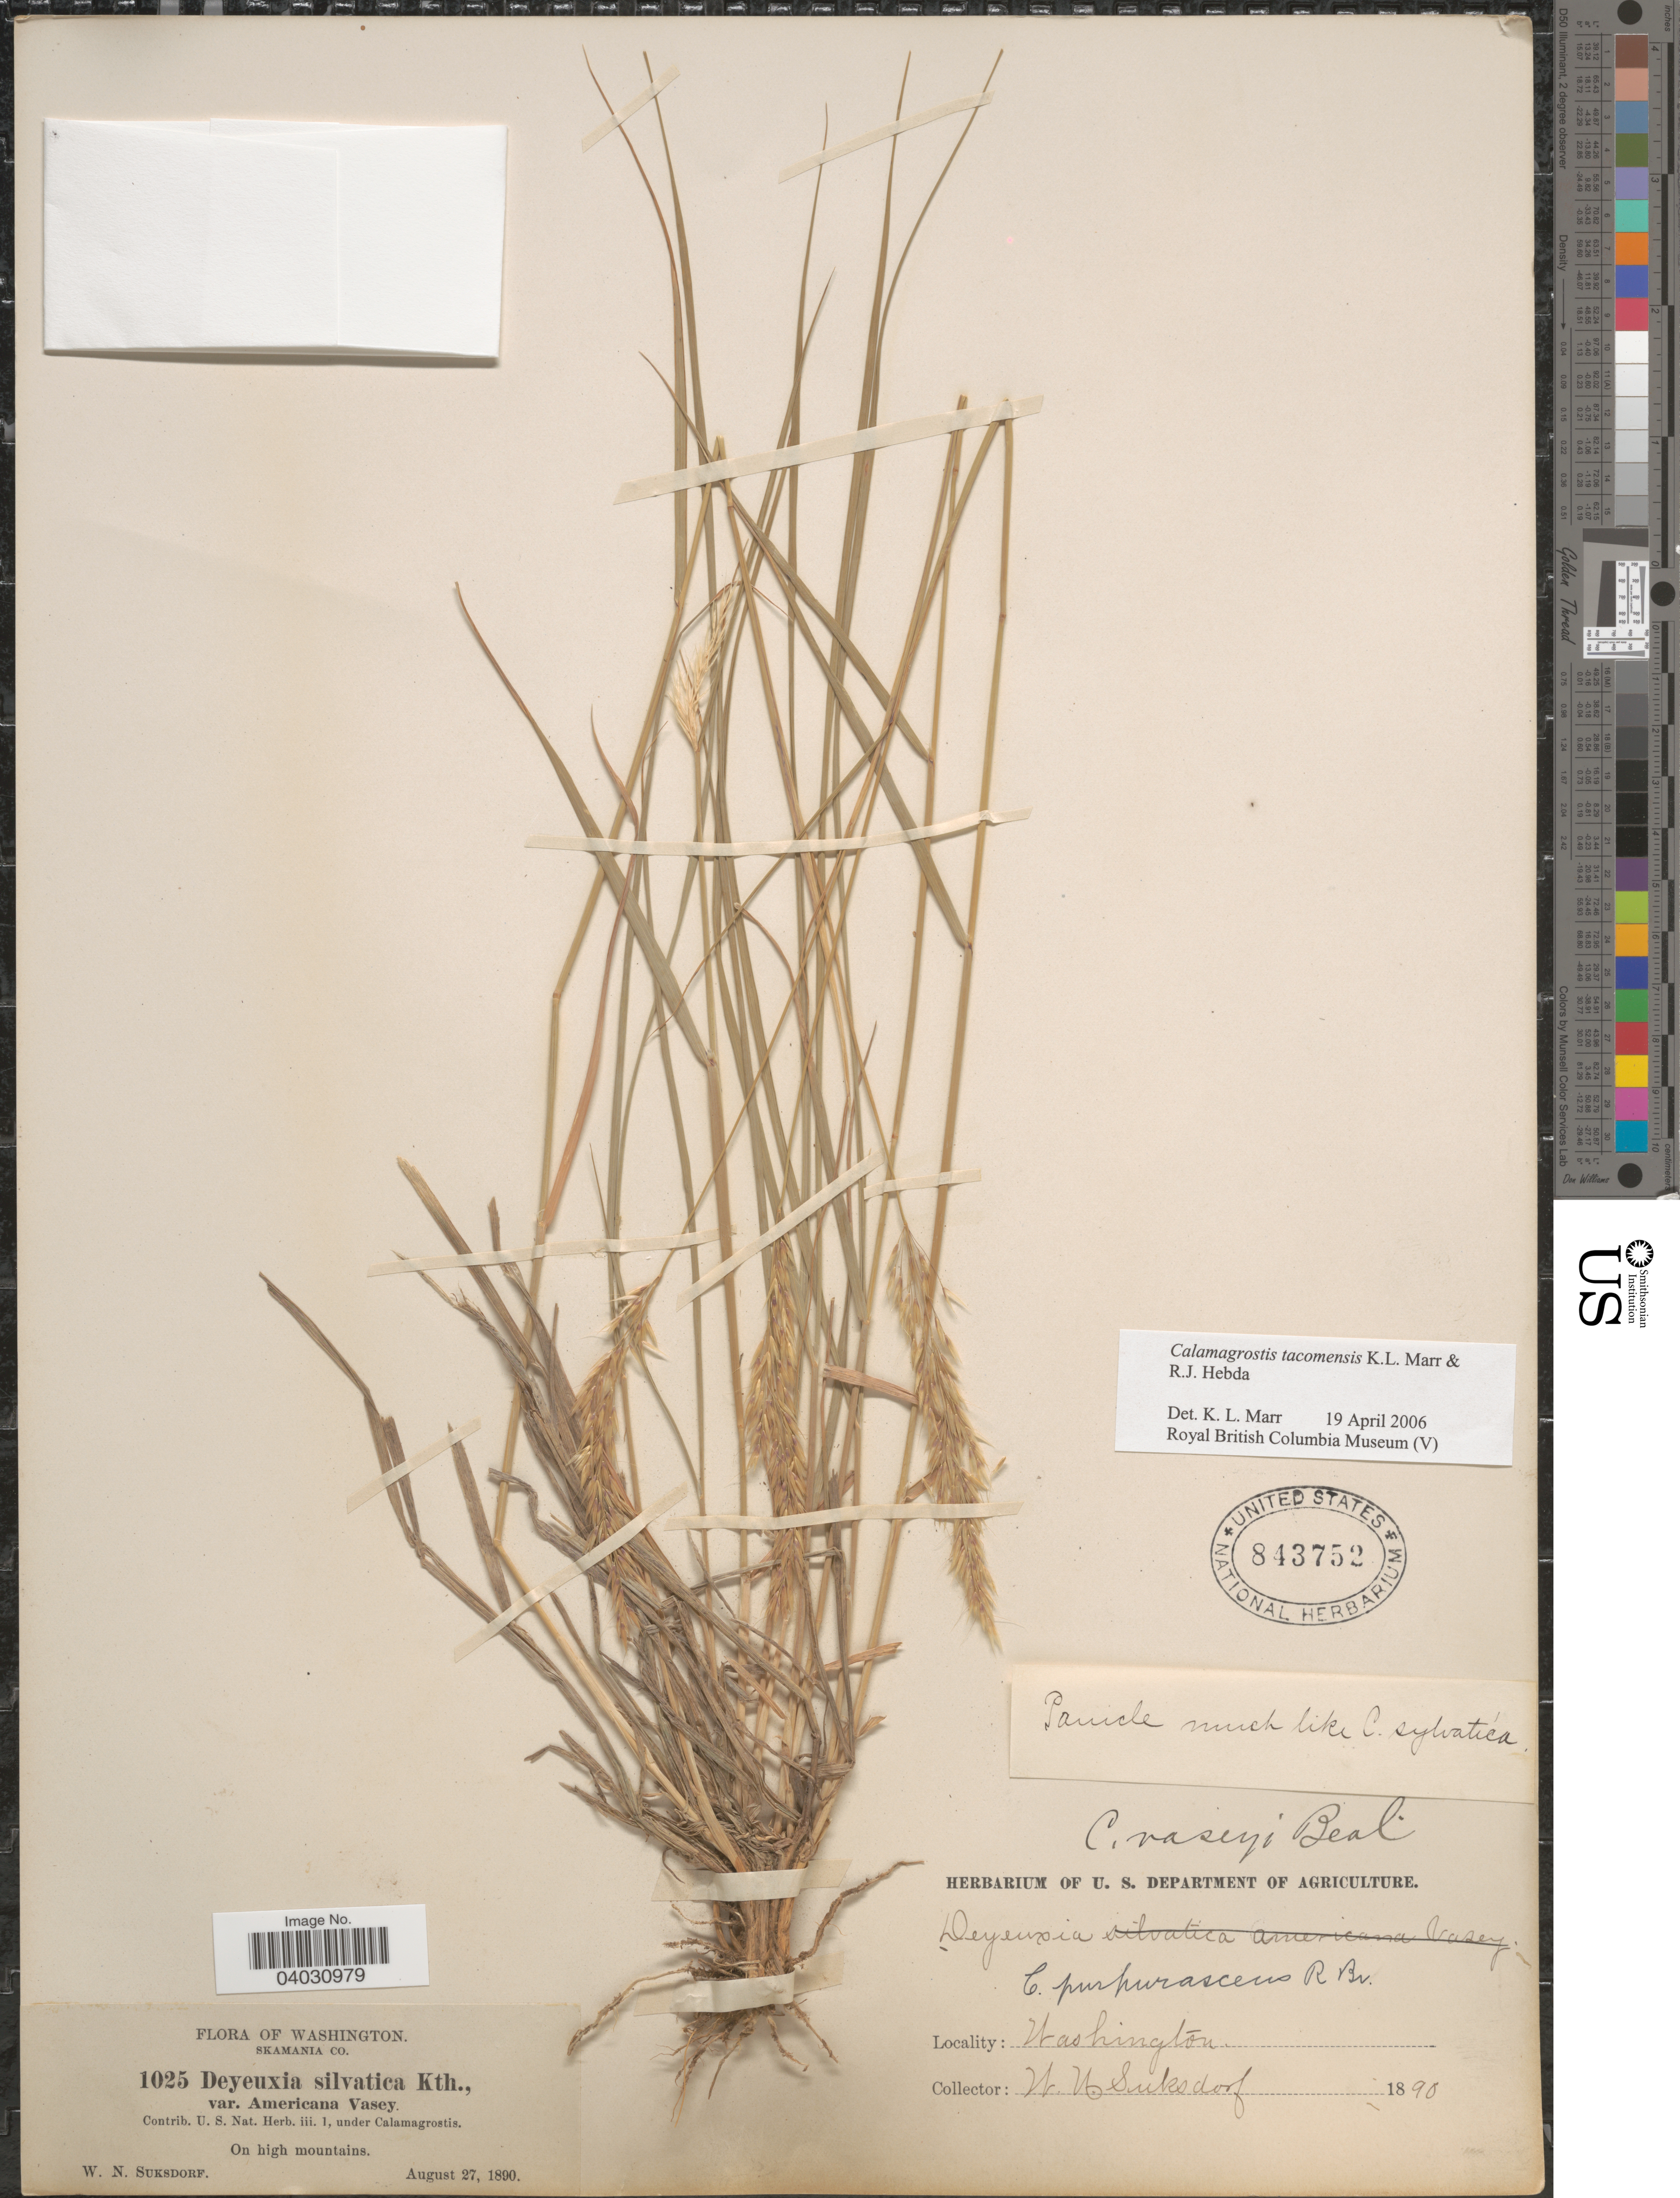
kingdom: Plantae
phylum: Tracheophyta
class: Liliopsida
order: Poales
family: Poaceae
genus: Calamagrostis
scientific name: Calamagrostis tacomensis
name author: K. Marr & Hebda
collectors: W. N. Suksdorf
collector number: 1025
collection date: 1890-08-27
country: United States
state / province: Washington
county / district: Skamania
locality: Skamania Co. On high mountains.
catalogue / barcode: US 843752